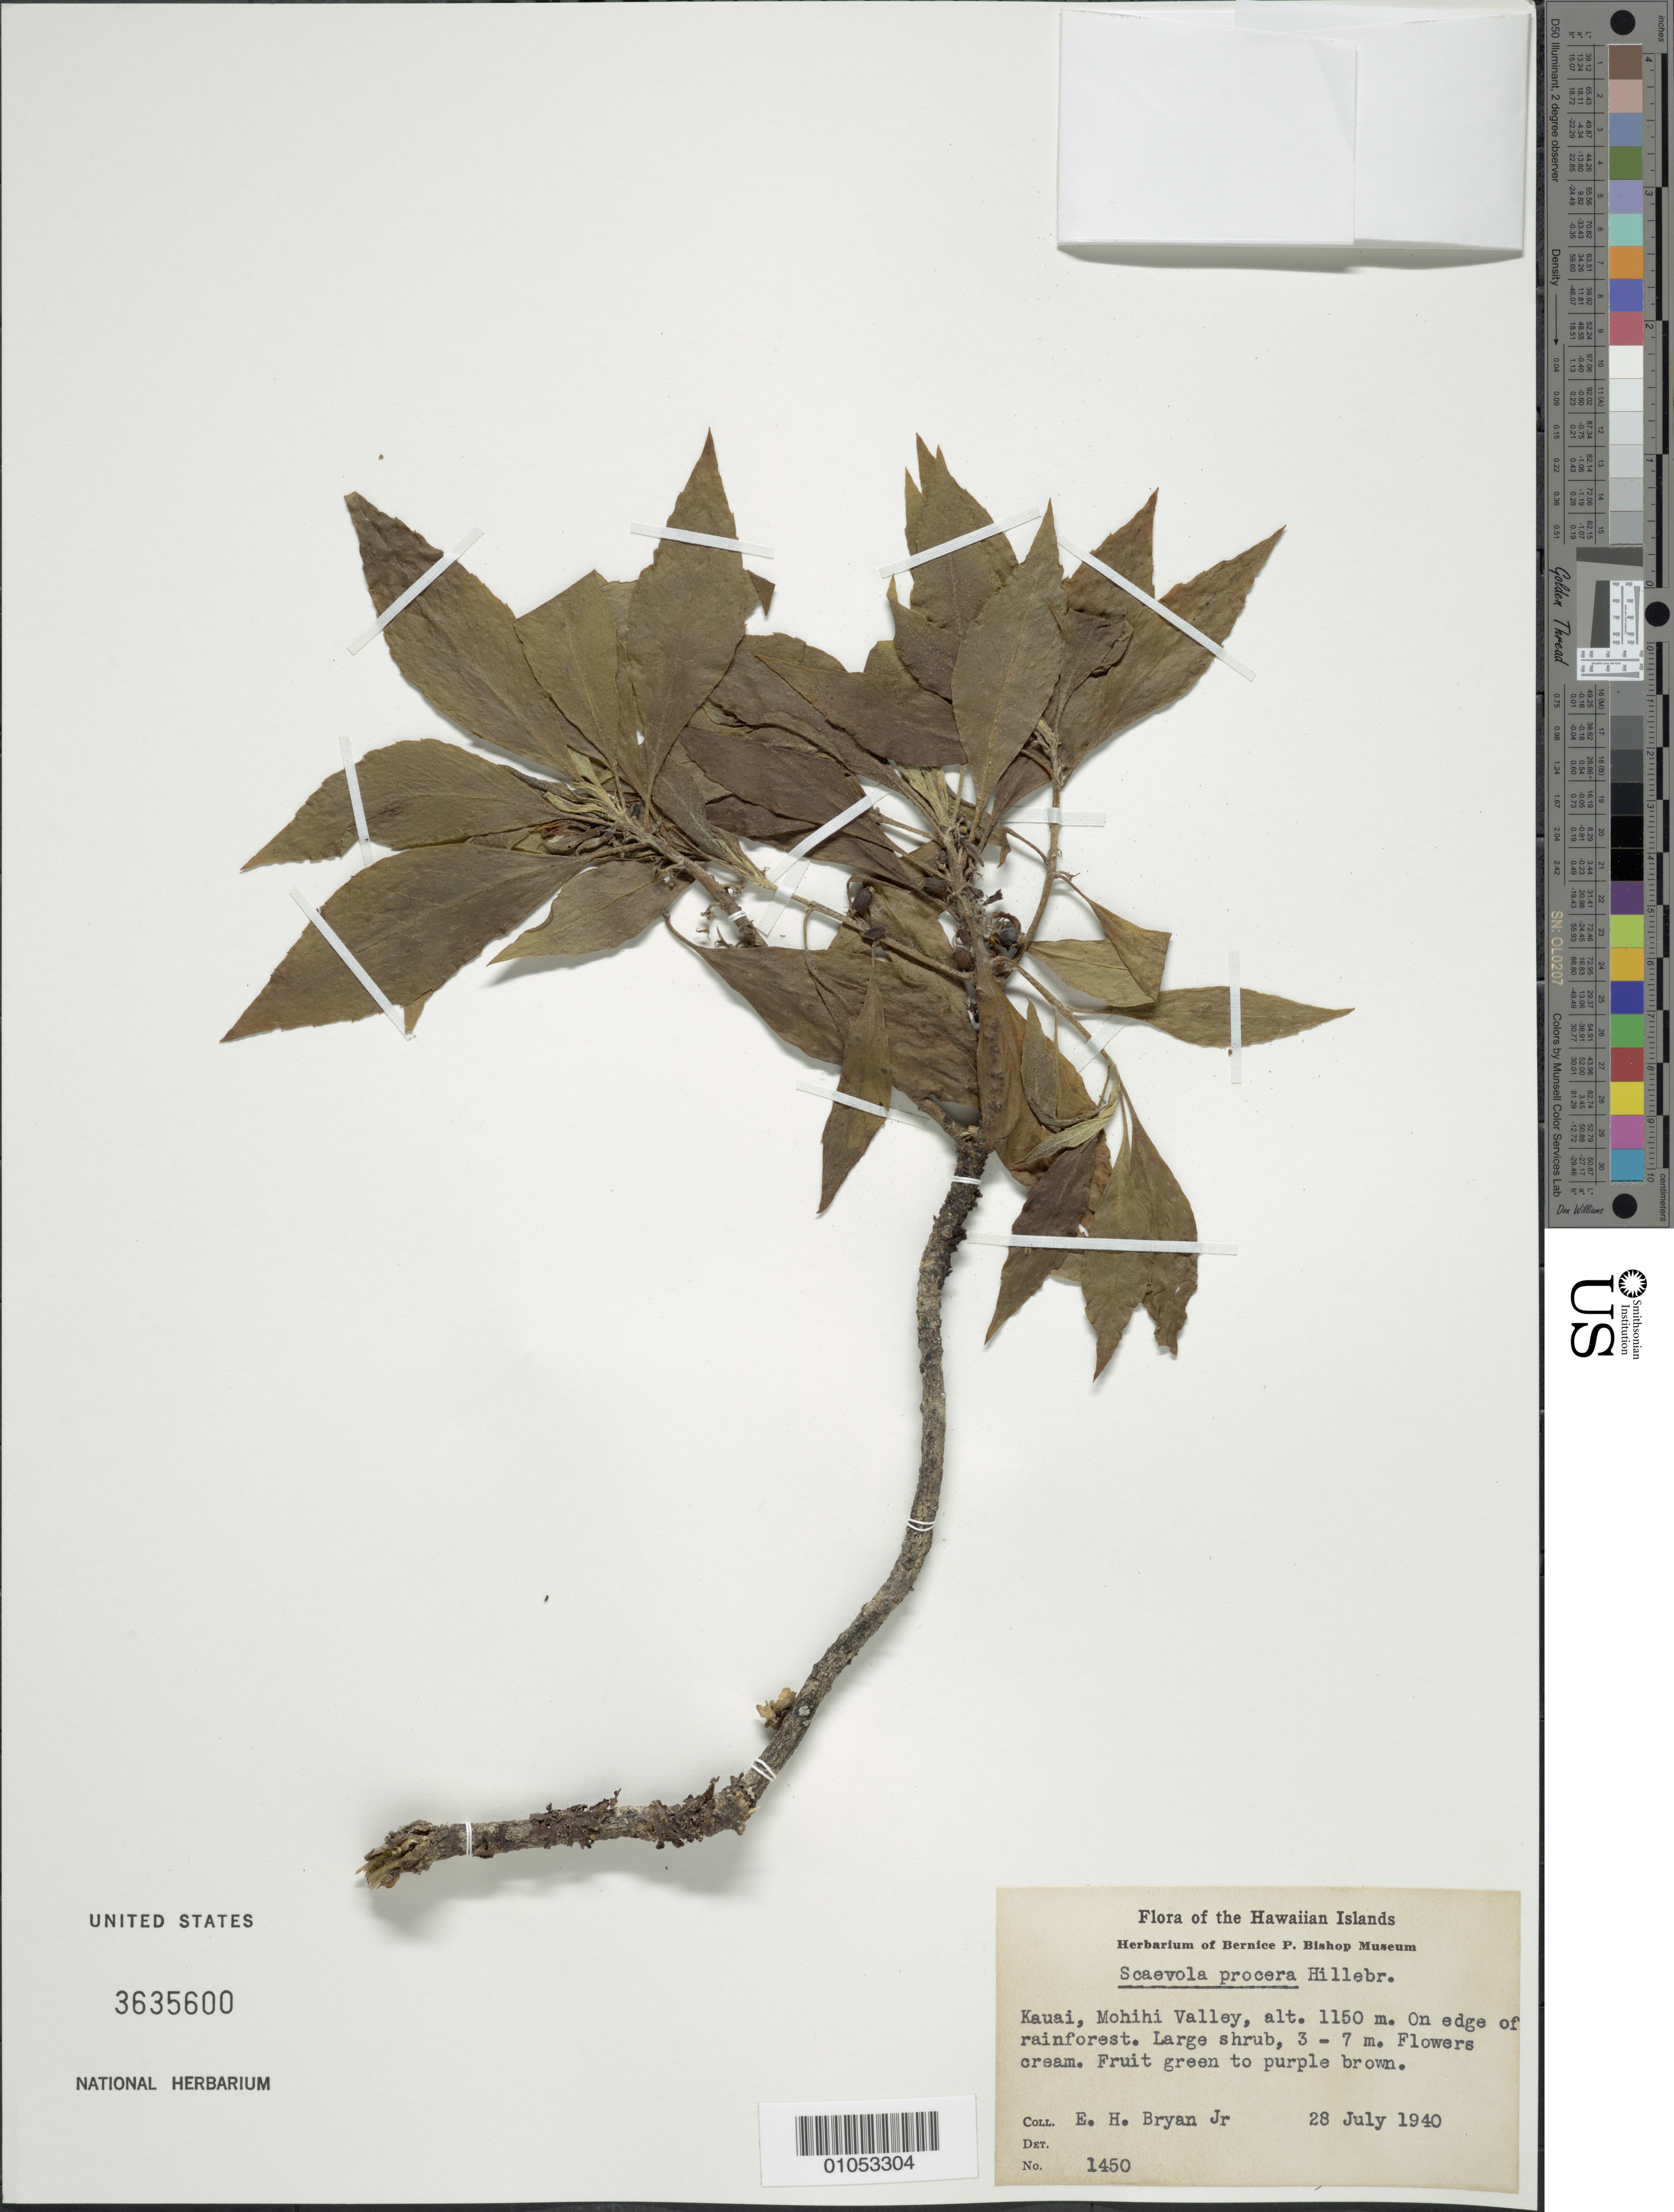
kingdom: Plantae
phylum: Tracheophyta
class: Magnoliopsida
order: Asterales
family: Goodeniaceae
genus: Scaevola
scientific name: Scaevola procera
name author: Hillebr.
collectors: E. Bryan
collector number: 1450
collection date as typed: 28 Jul 1940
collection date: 1940-07-28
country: United States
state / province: Hawaii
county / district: Kaui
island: Kaua'i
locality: Mohihi Valley, on edge of rainforest.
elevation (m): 1150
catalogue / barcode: US 3635600